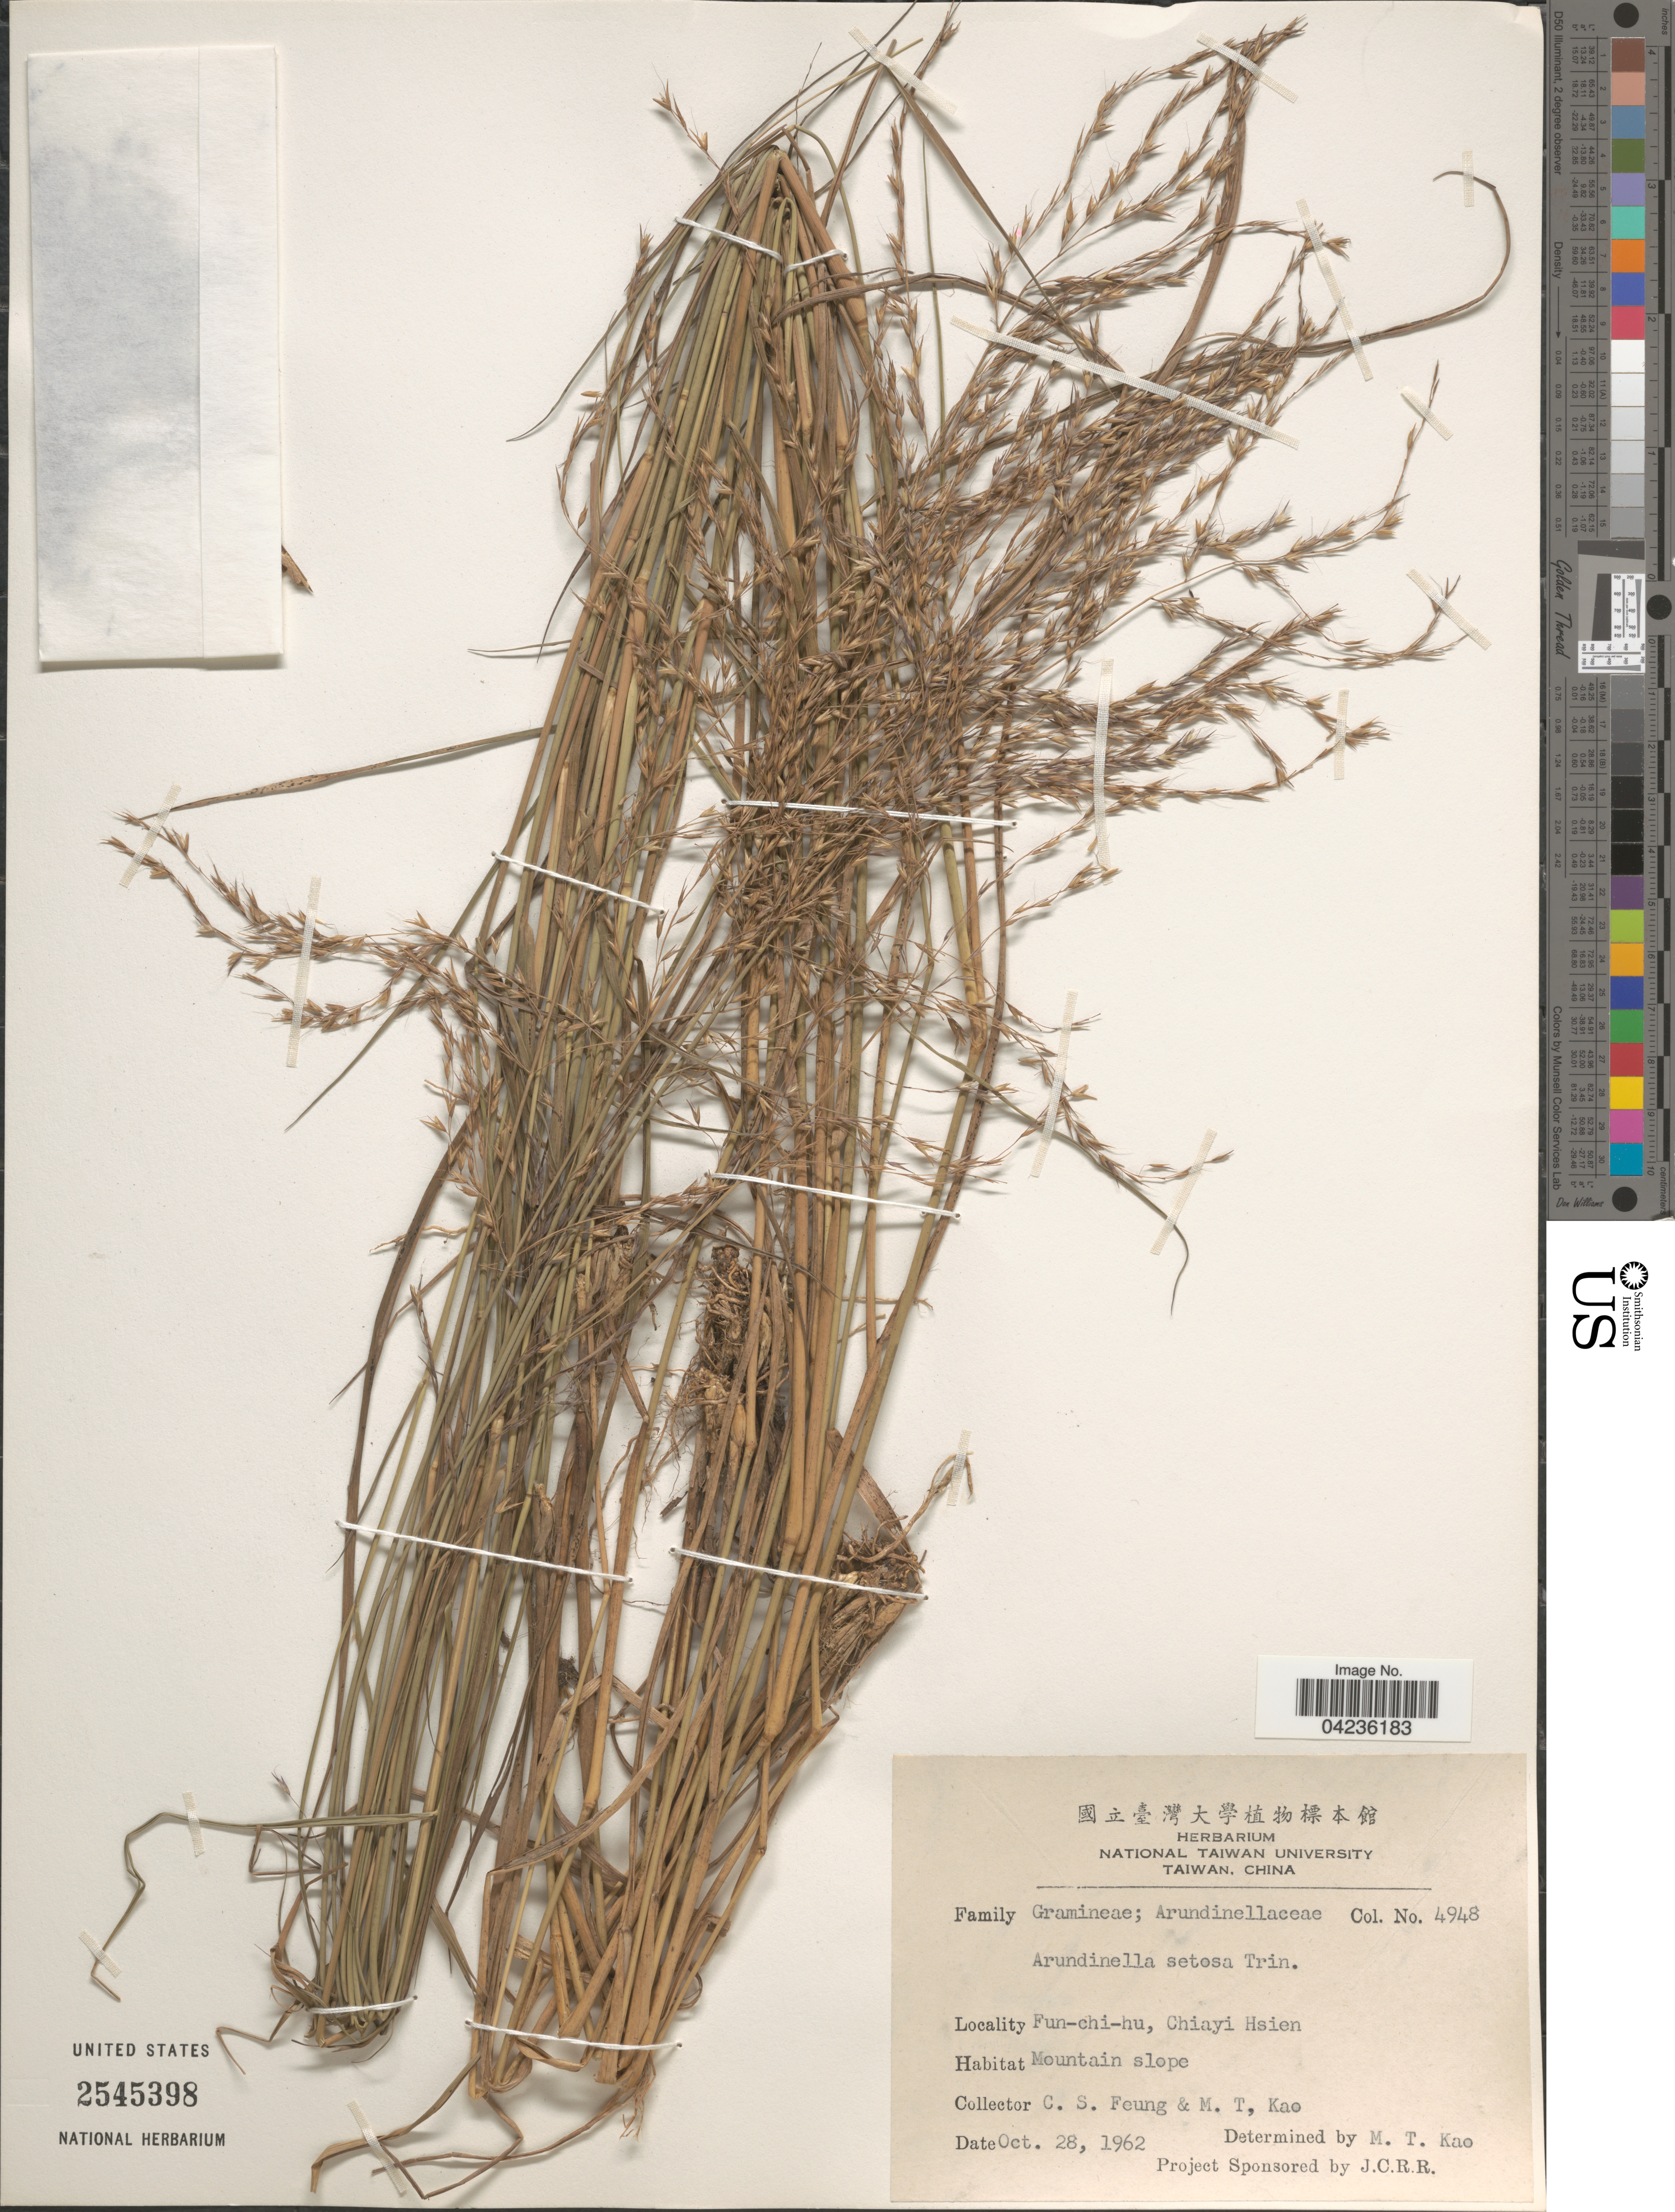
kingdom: Plantae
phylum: Tracheophyta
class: Liliopsida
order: Poales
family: Poaceae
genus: Arundinella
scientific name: Arundinella setosa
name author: Trin.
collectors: C. Feung & M. T. Kao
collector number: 4948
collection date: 1962-10-28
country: Taiwan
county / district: Chiayi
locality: Fun-chi-hu, Chiayi Hsien.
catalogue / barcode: US 2545398